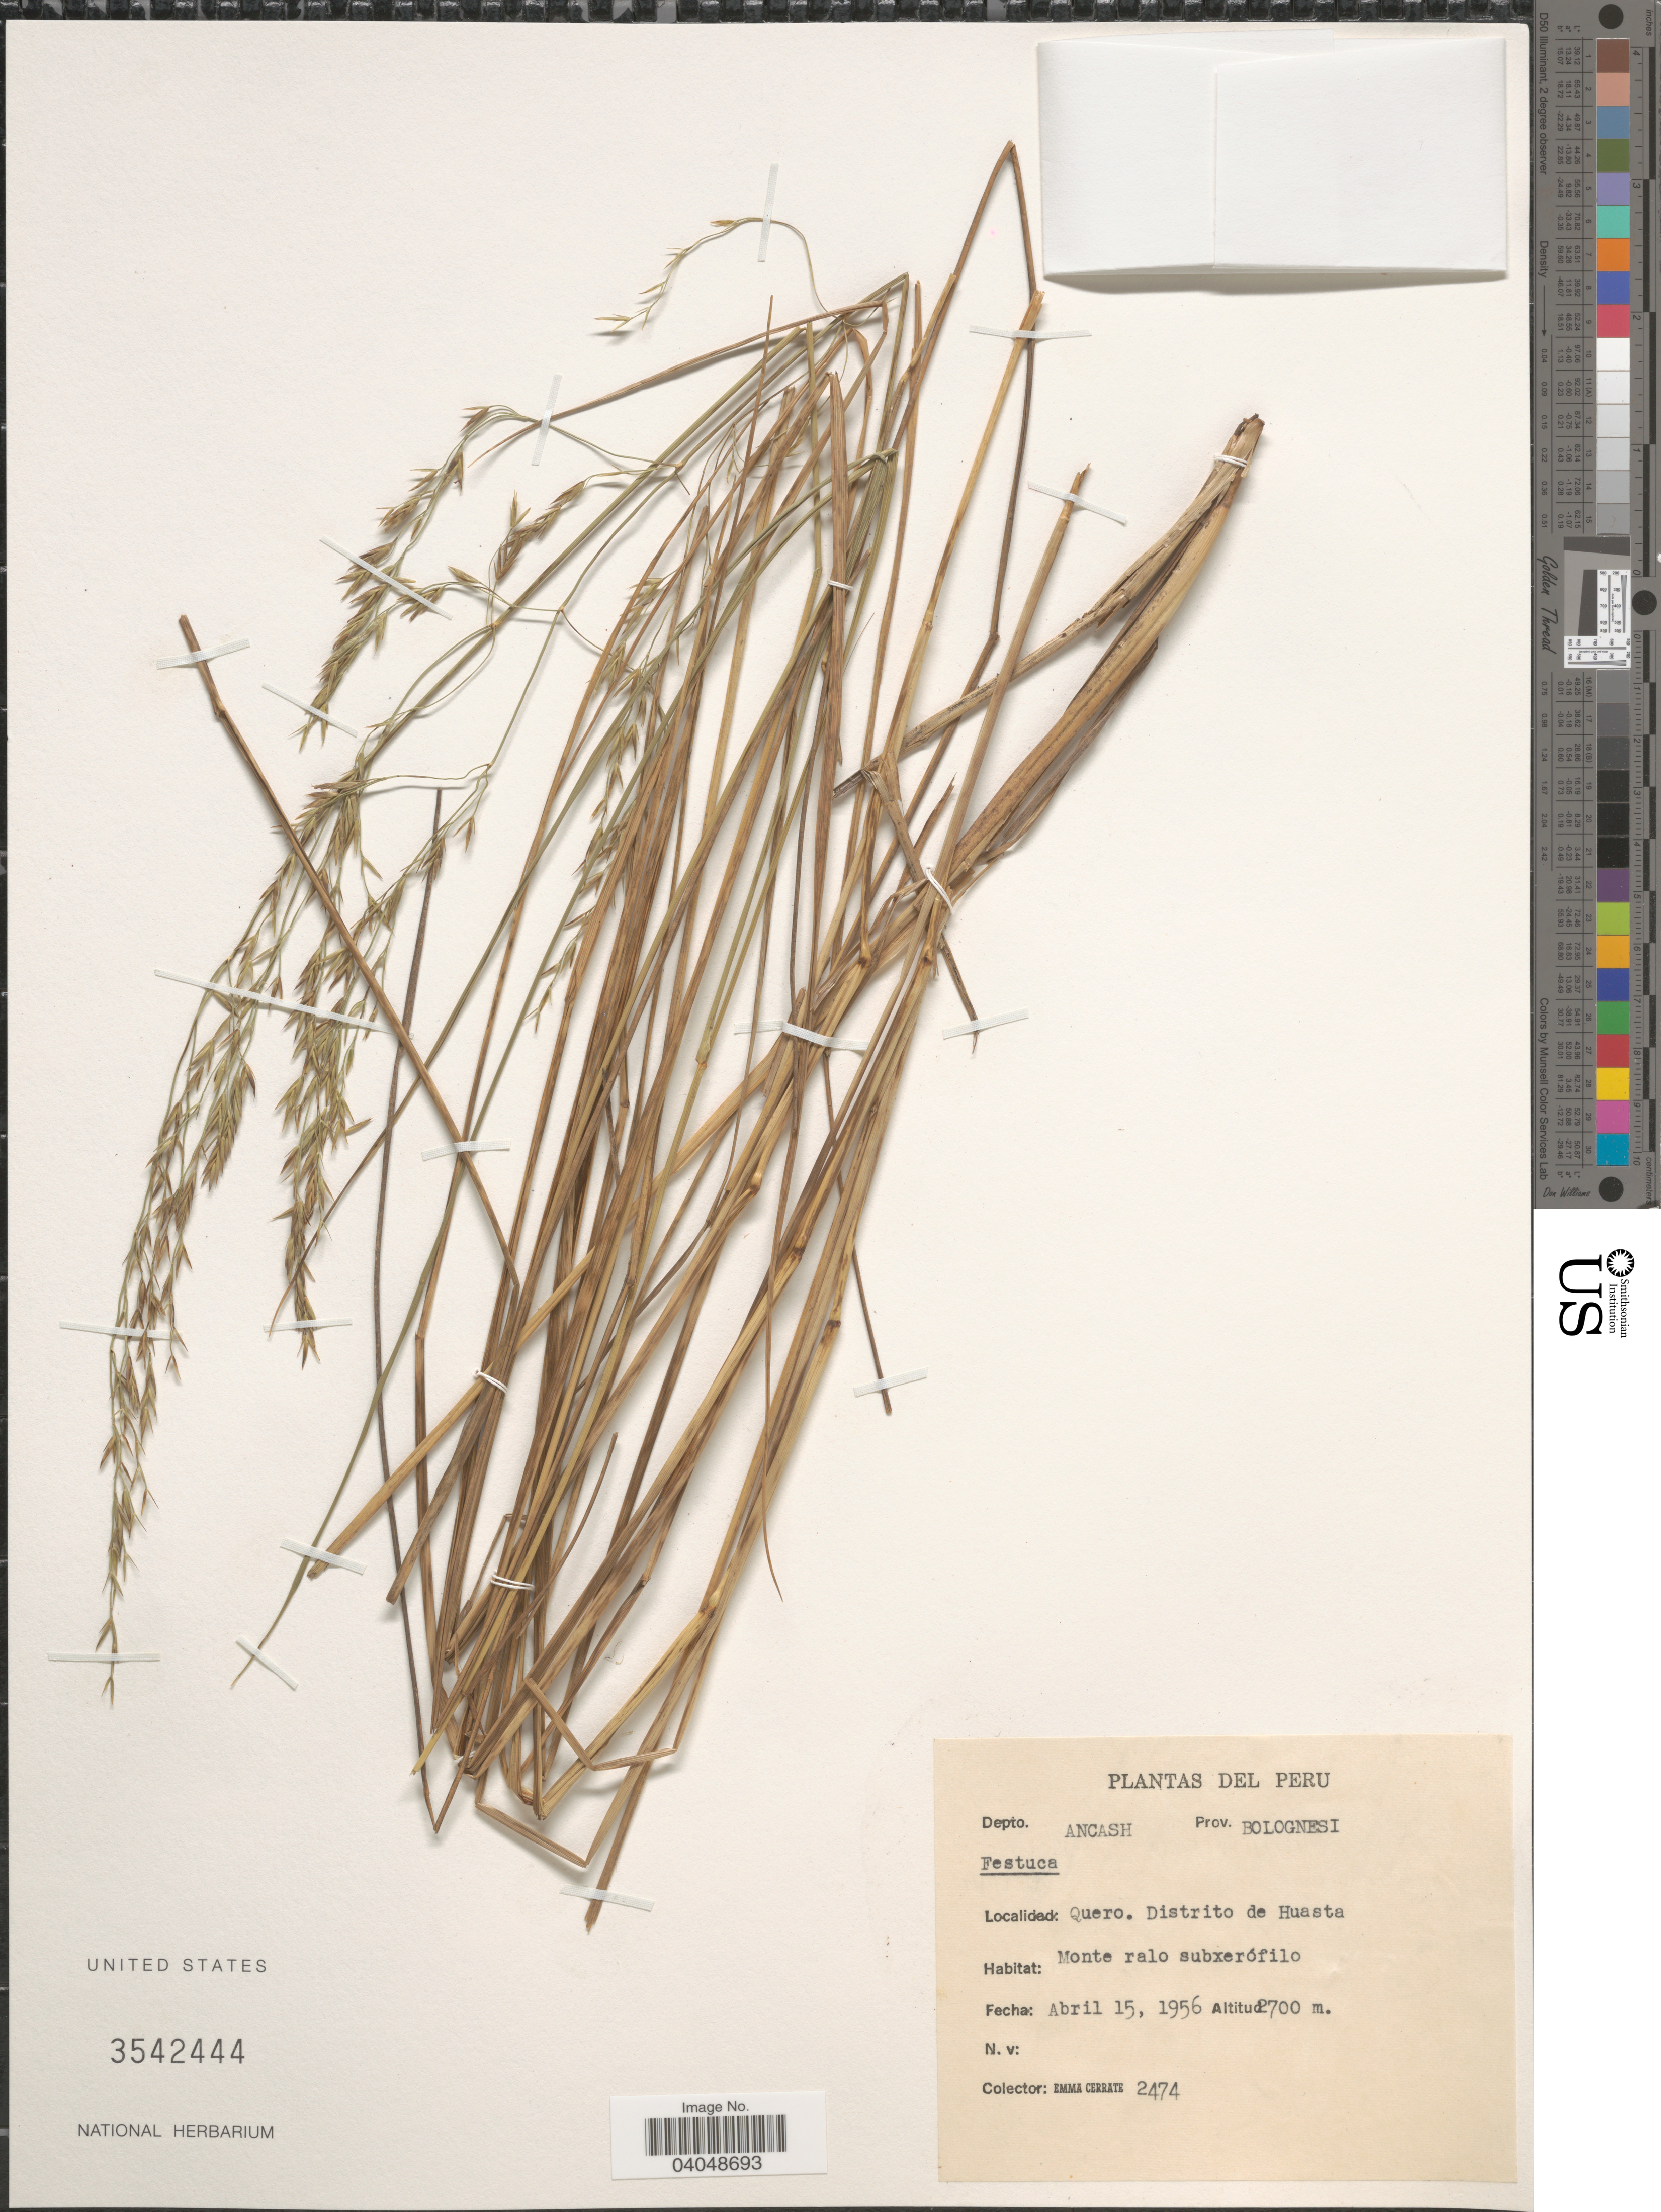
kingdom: Plantae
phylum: Tracheophyta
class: Liliopsida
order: Poales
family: Poaceae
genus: Festuca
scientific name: Festuca sp.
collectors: E. Cerrate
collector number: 2474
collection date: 1956-04-15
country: Peru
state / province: Ancash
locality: Depto. Ancash. Prov. Bolognesi. Quero. Distrito de Huasta.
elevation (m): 2700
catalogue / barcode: US 3542444